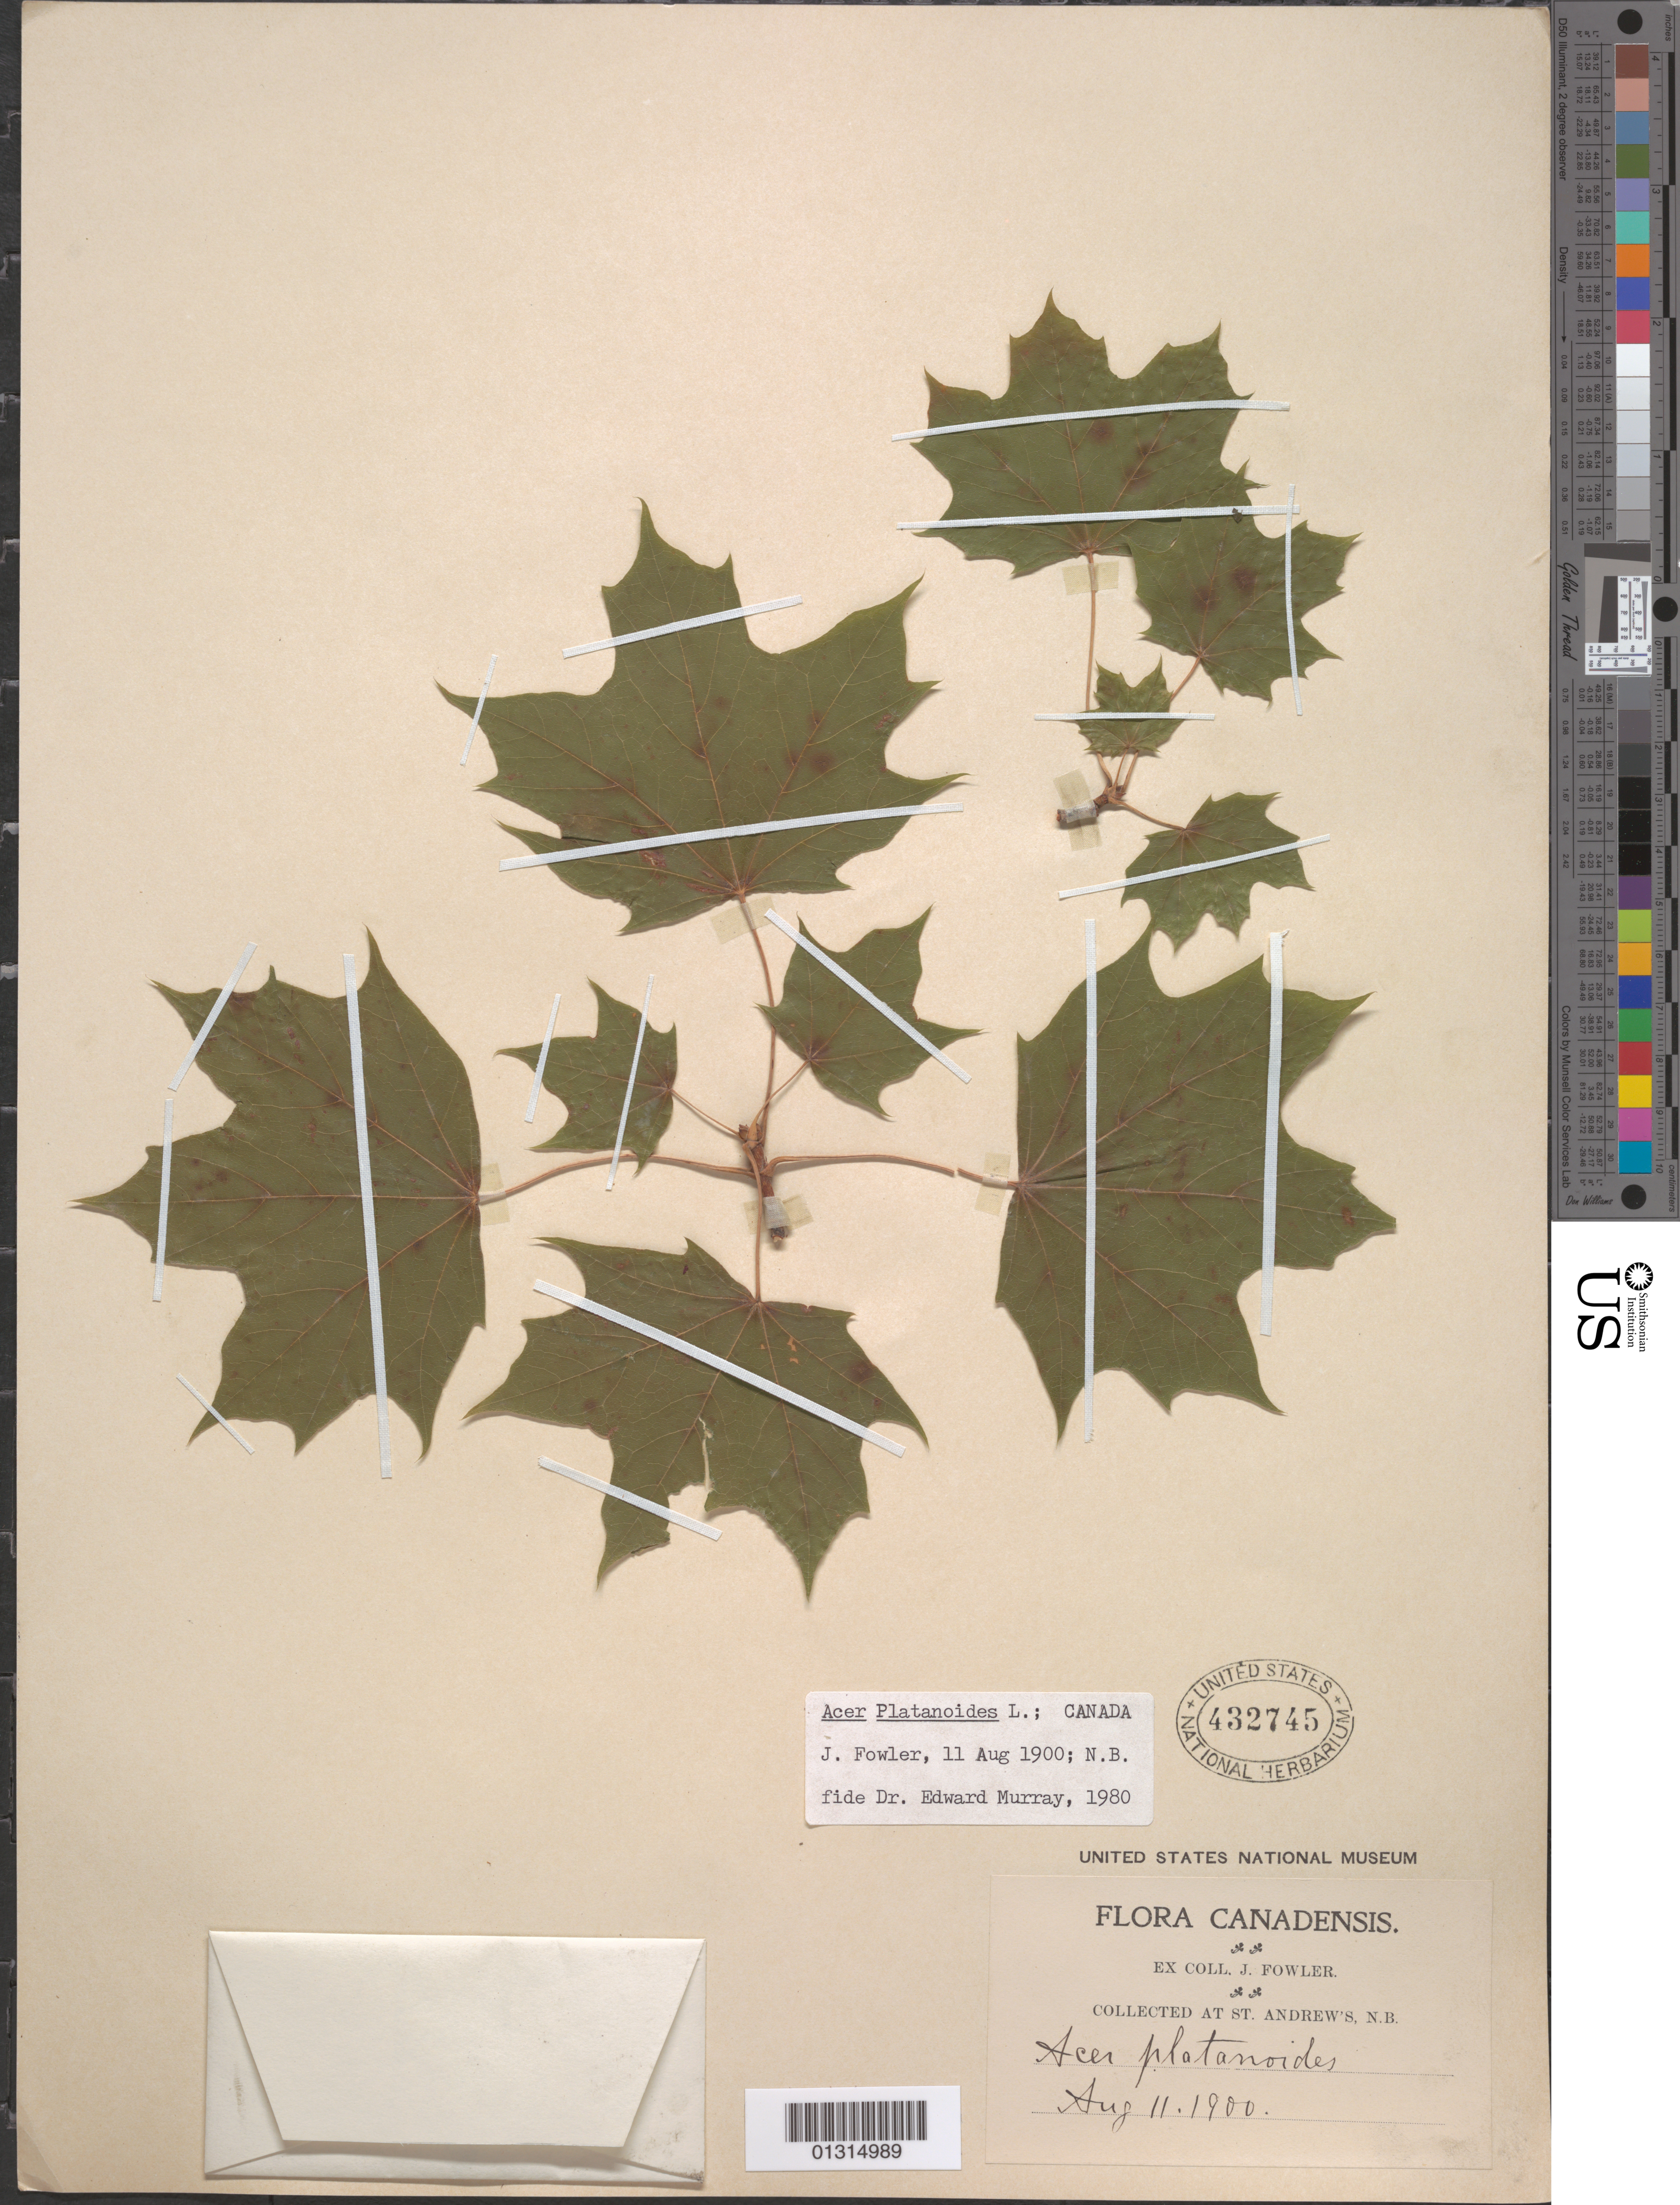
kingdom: Plantae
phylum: Tracheophyta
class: Magnoliopsida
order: Sapindales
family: Sapindaceae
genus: Acer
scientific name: Acer platanoides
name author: L.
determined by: Murray, Edward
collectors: J. P. Fowler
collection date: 1900-08-11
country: Canada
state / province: New Brunswick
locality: St. Andrew's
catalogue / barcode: US 432745